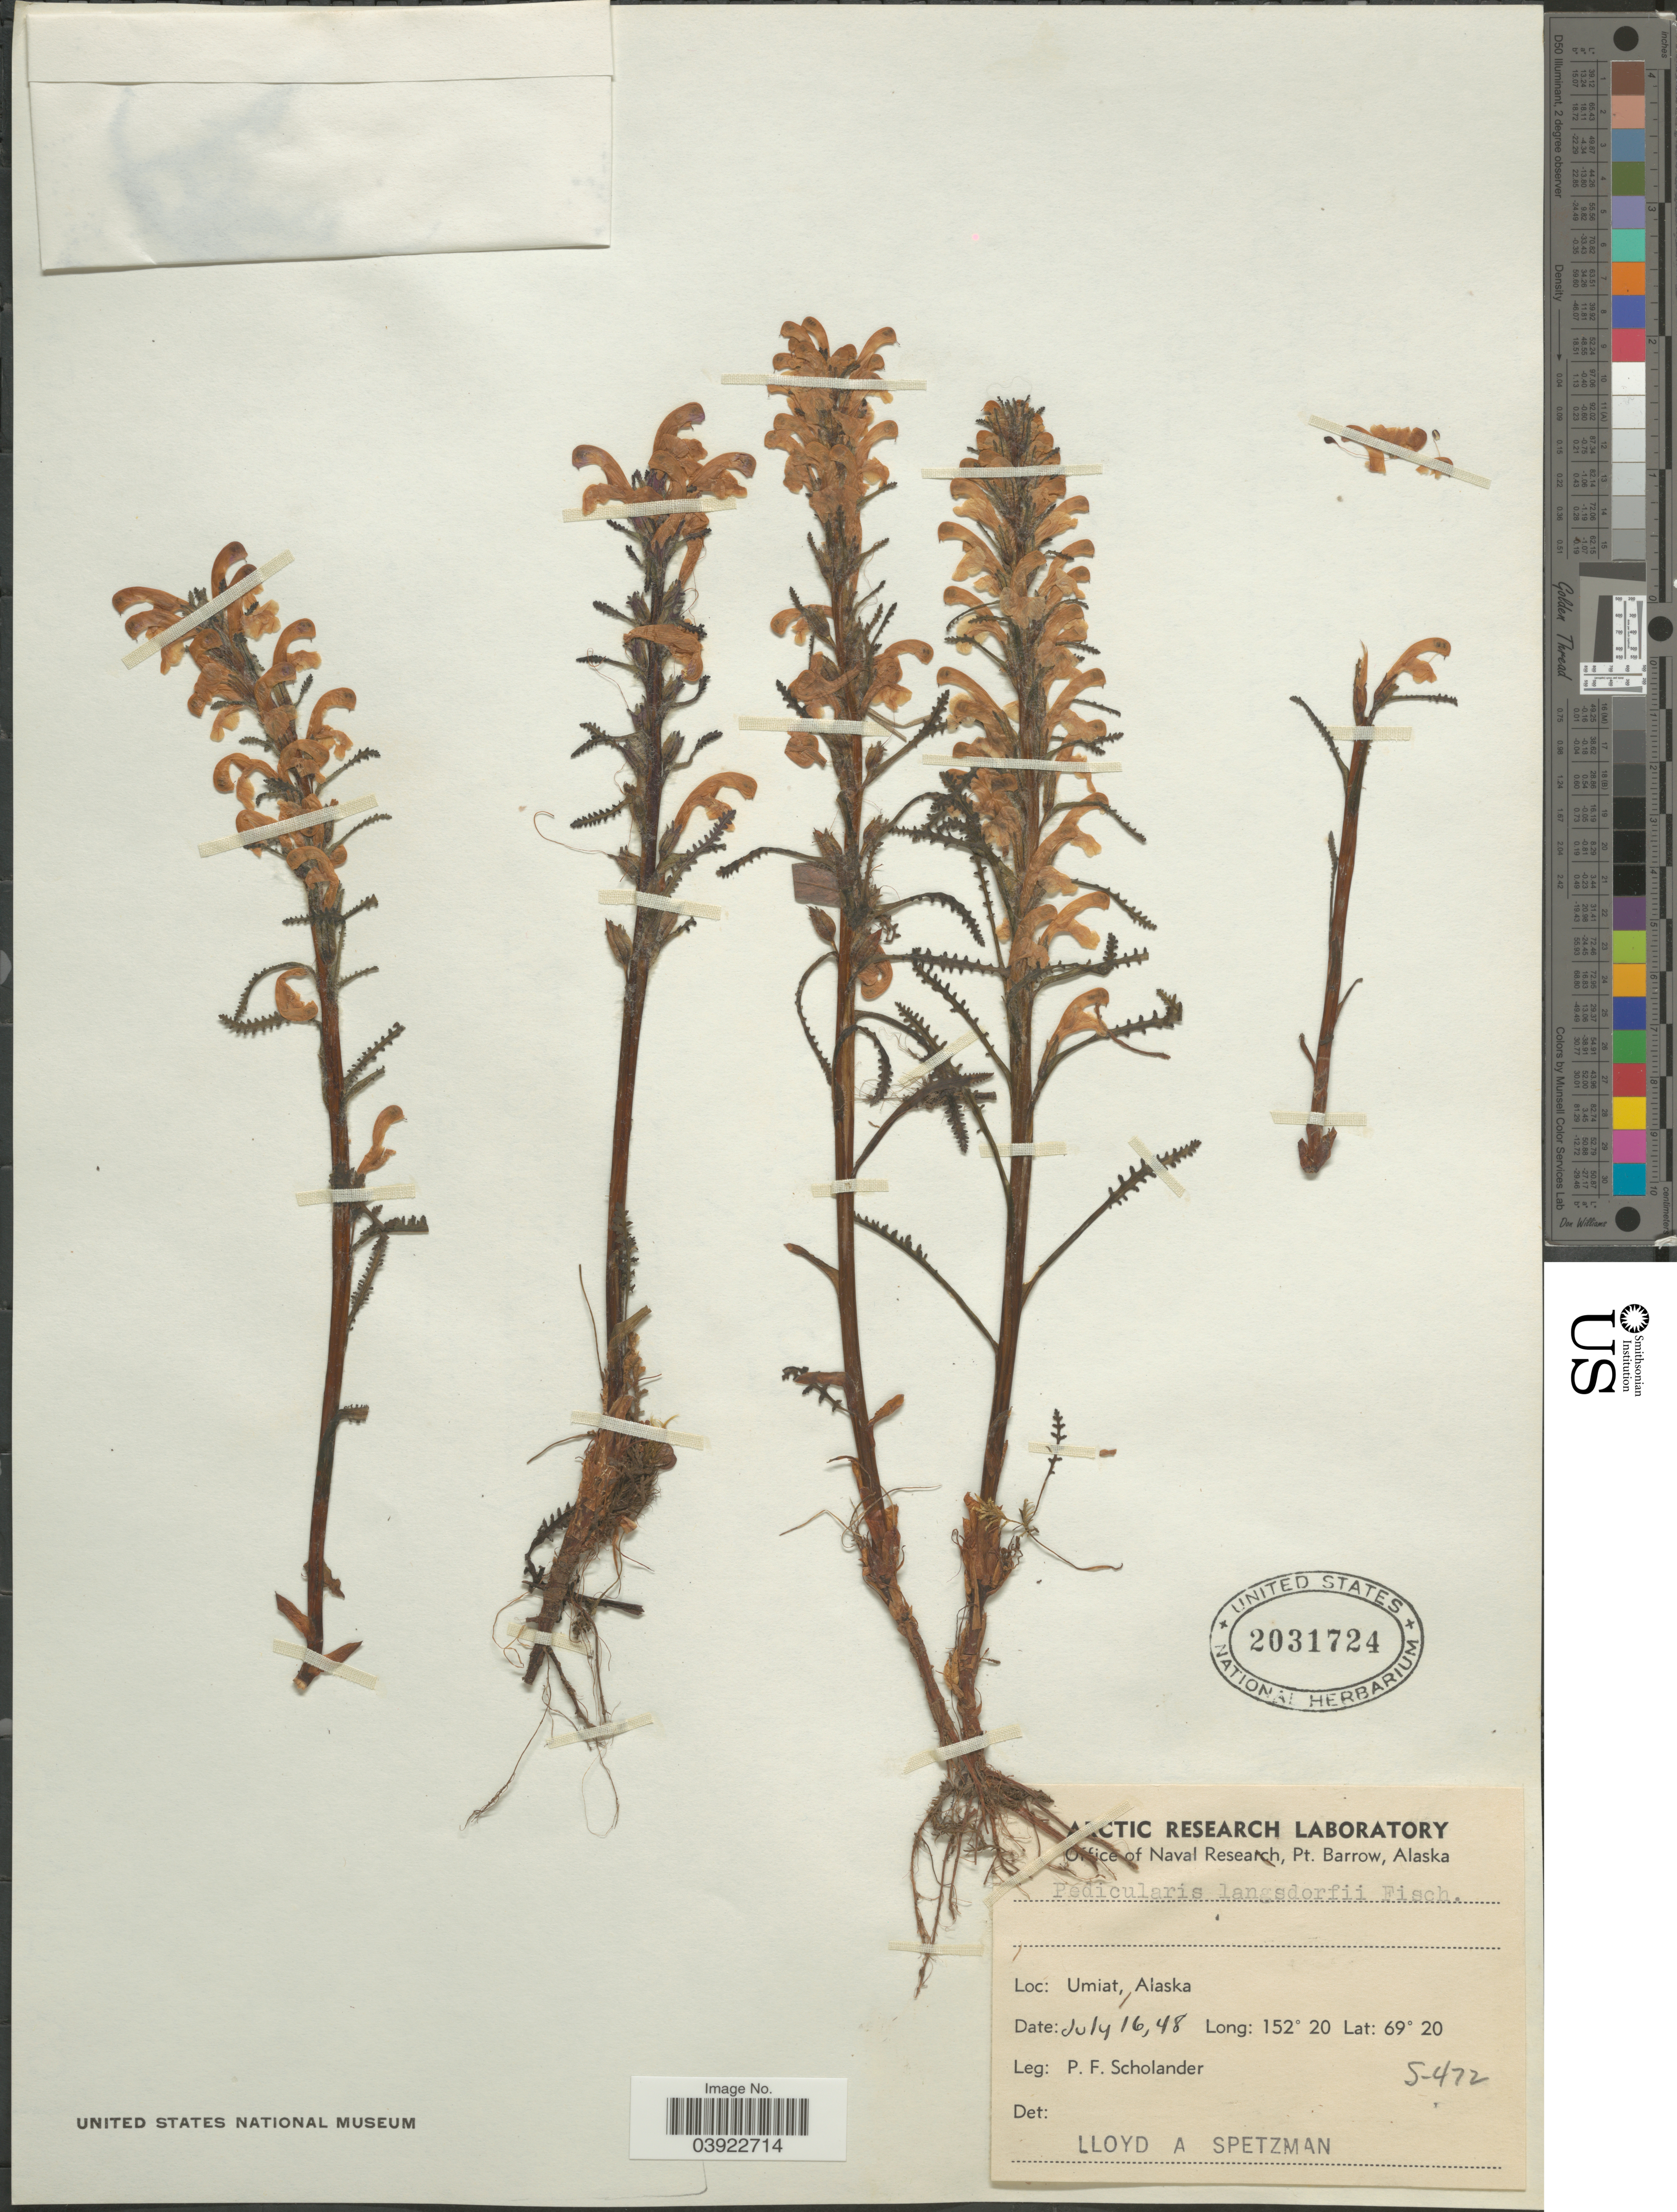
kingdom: Plantae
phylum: Tracheophyta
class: Magnoliopsida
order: Lamiales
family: Orobanchaceae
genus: Pedicularis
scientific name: Pedicularis langsdorffii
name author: Fisch. ex Steven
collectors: P. Scholander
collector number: S-472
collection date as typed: Transcribed d/m/y: 16/7/48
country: United States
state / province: Alaska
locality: Umiat.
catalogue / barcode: US 2031724